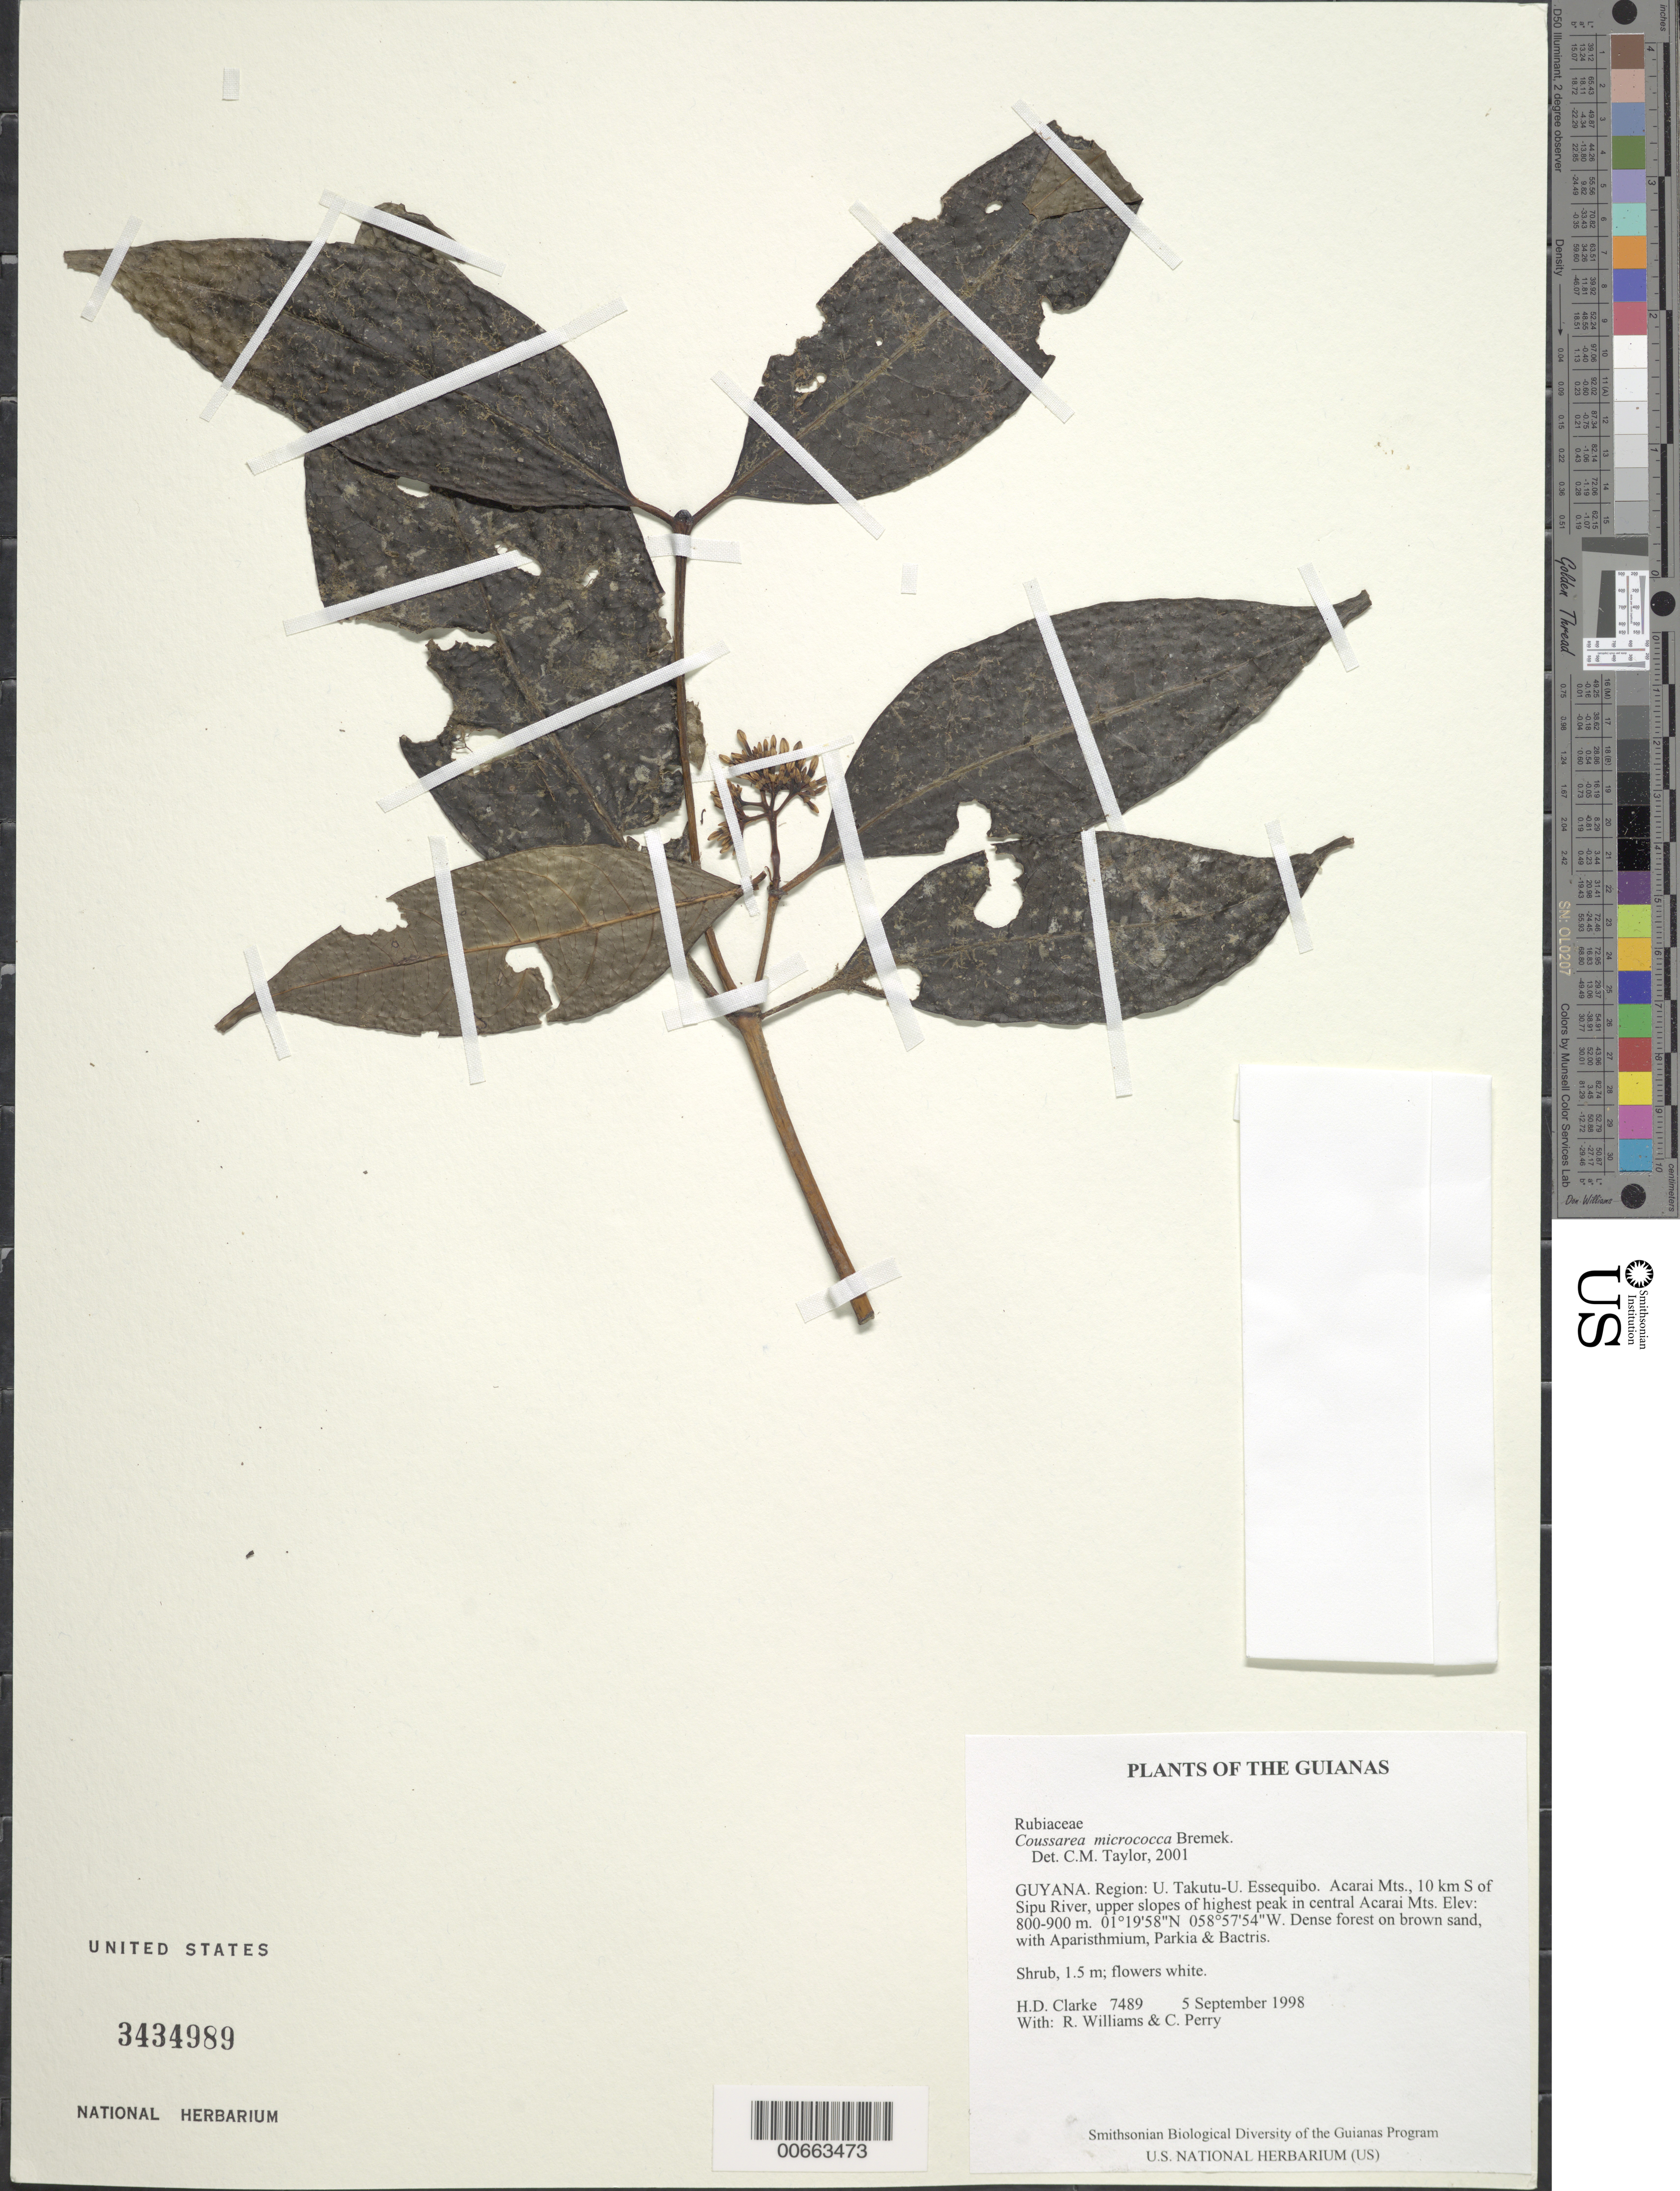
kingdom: Plantae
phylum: Tracheophyta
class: Magnoliopsida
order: Gentianales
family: Rubiaceae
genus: Coussarea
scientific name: Coussarea micrococca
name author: Bremek.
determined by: Taylor, Charlotte M.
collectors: H. D. Clarke, R. Williams & C. Perry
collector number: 7489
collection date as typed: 5 September 1998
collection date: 1998-09-05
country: Guyana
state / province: U. Takutu-U. Essequibo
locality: Acarai Mts., 10 km S of Sipu River, upper slopes of highest peak in central Acarai Mts.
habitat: Dense forest on brown sand, with Aparisthmium, Parkia & Bactris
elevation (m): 800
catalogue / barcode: US 3434989